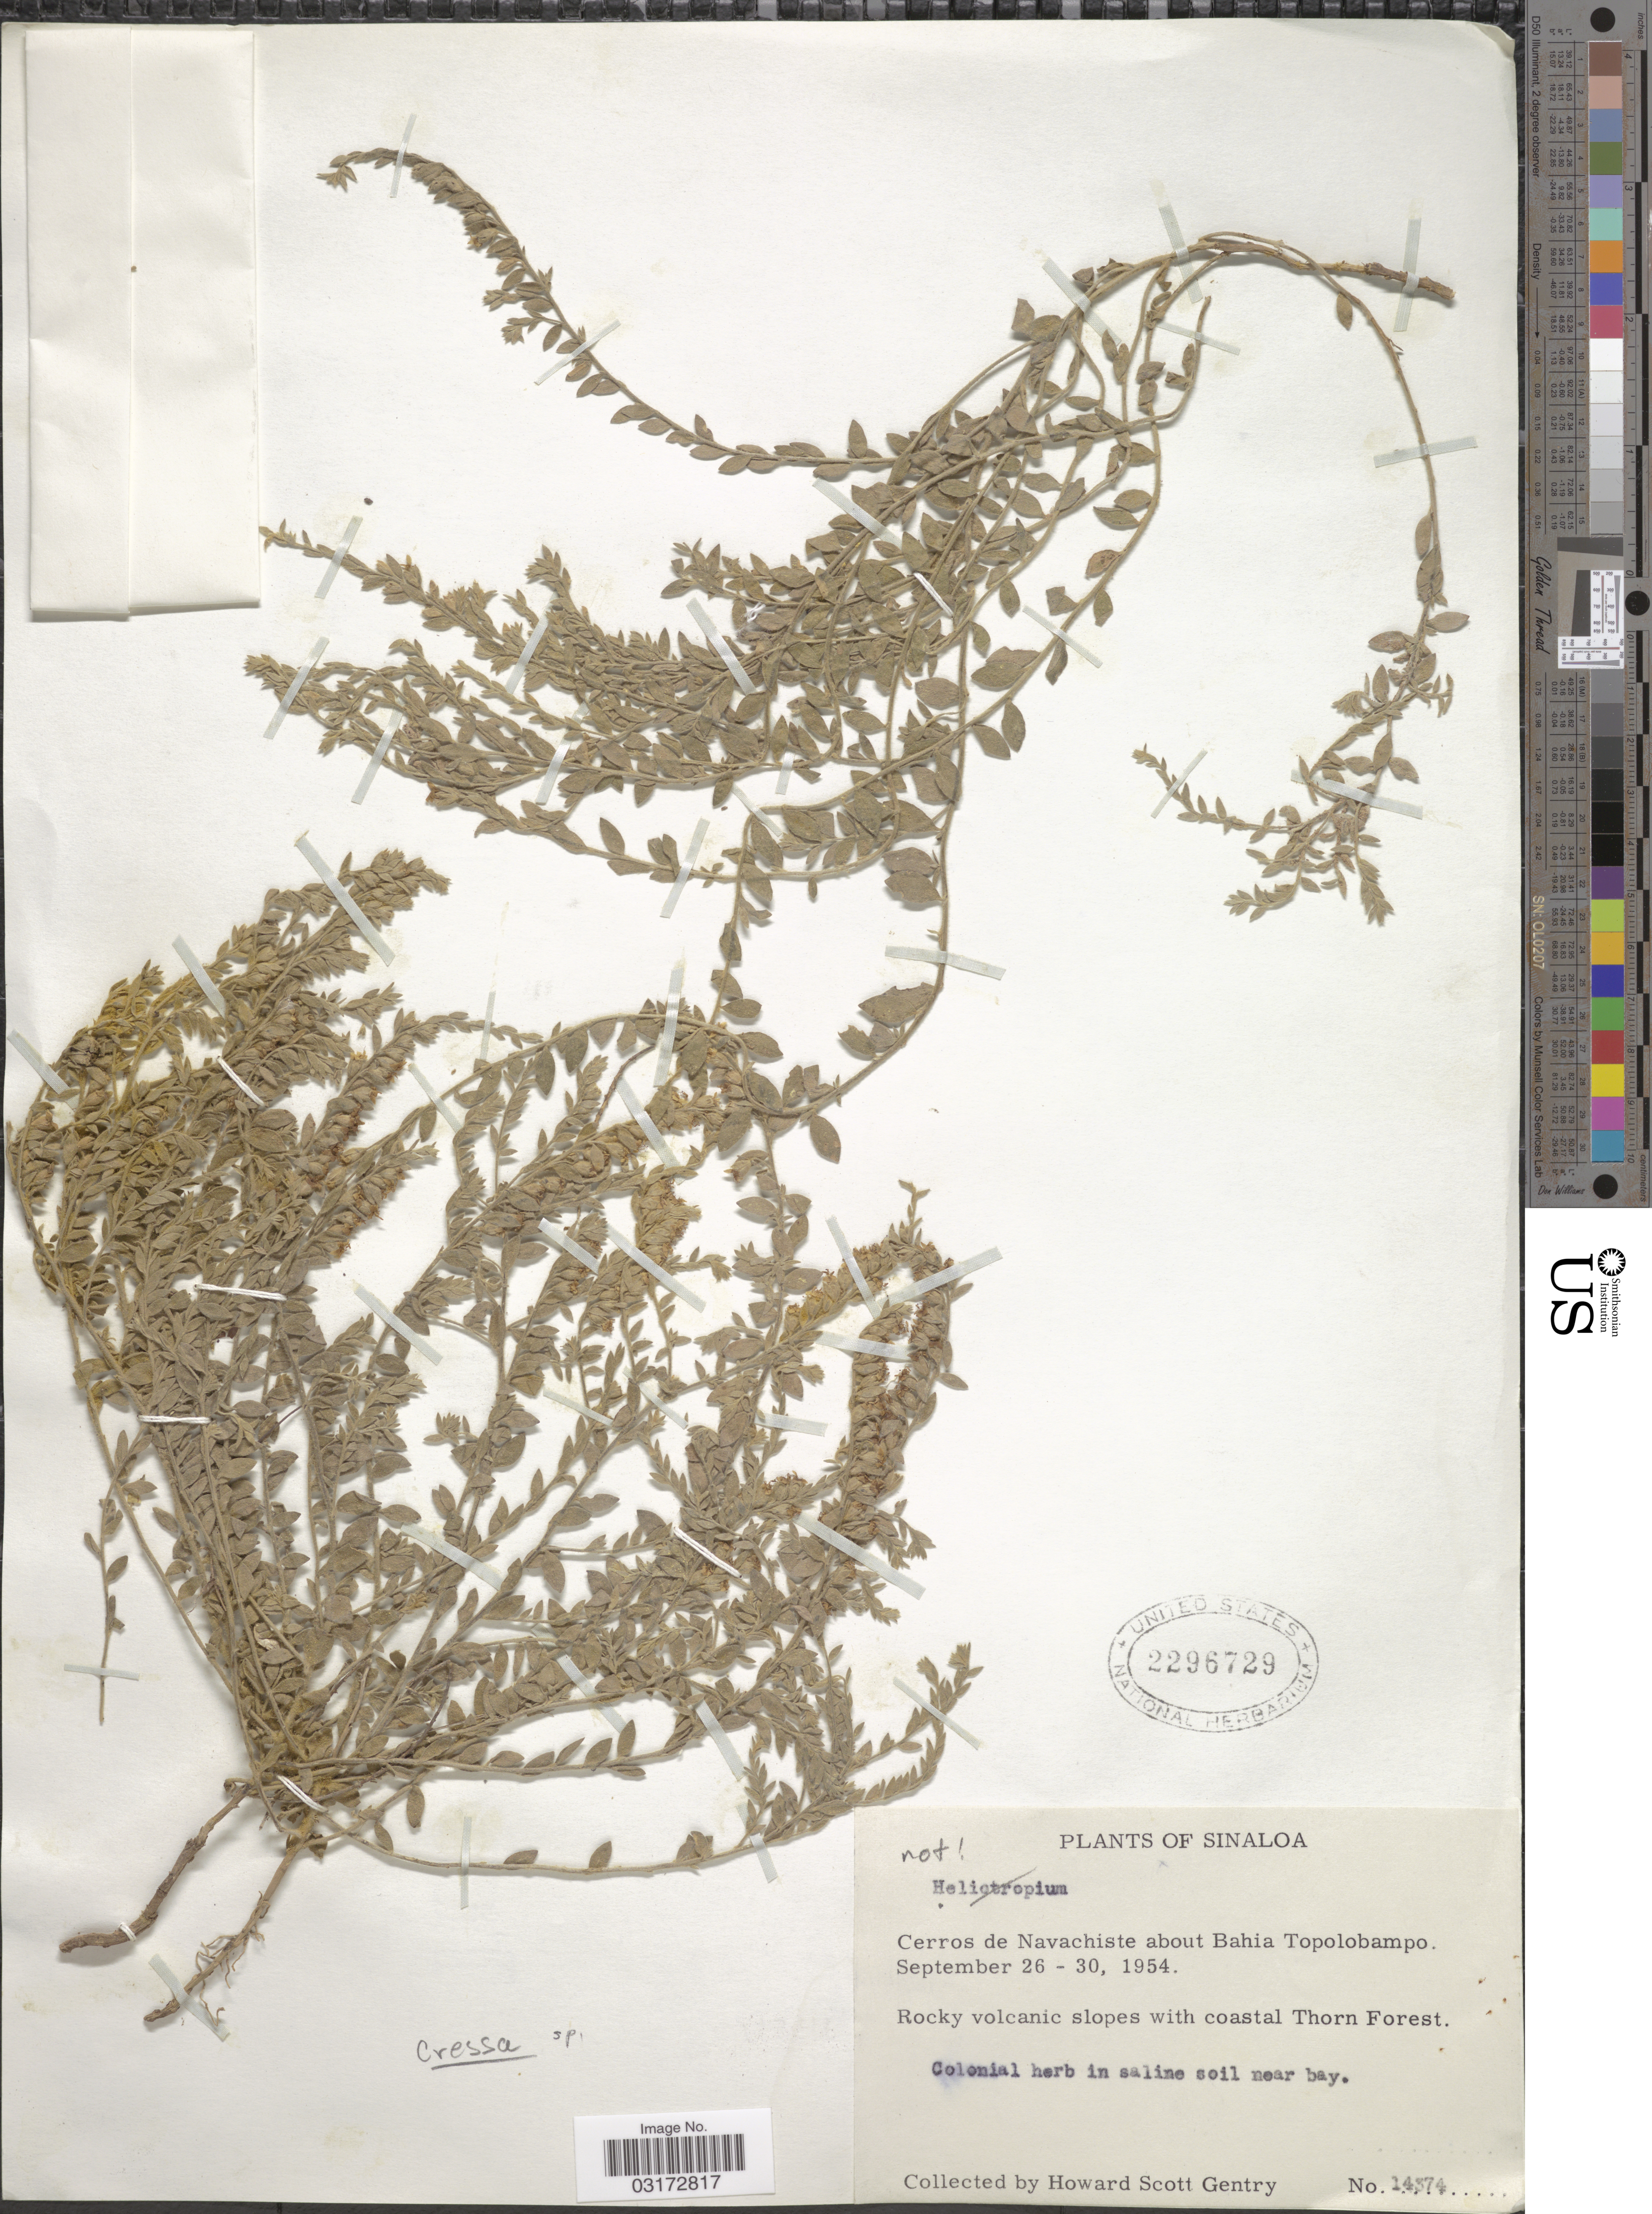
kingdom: Plantae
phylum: Tracheophyta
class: Magnoliopsida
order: Solanales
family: Convolvulaceae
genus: Cressa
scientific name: Cressa truxillensis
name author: Kunth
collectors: H. S. Gentry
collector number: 14374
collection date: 1954-09-26/1954-09-30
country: Mexico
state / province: Sinaloa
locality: Cerros de Navachiste about Bahia Topolobampo, Rocky volcanic slopes with coastal Thorn Forest.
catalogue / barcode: US 2296729